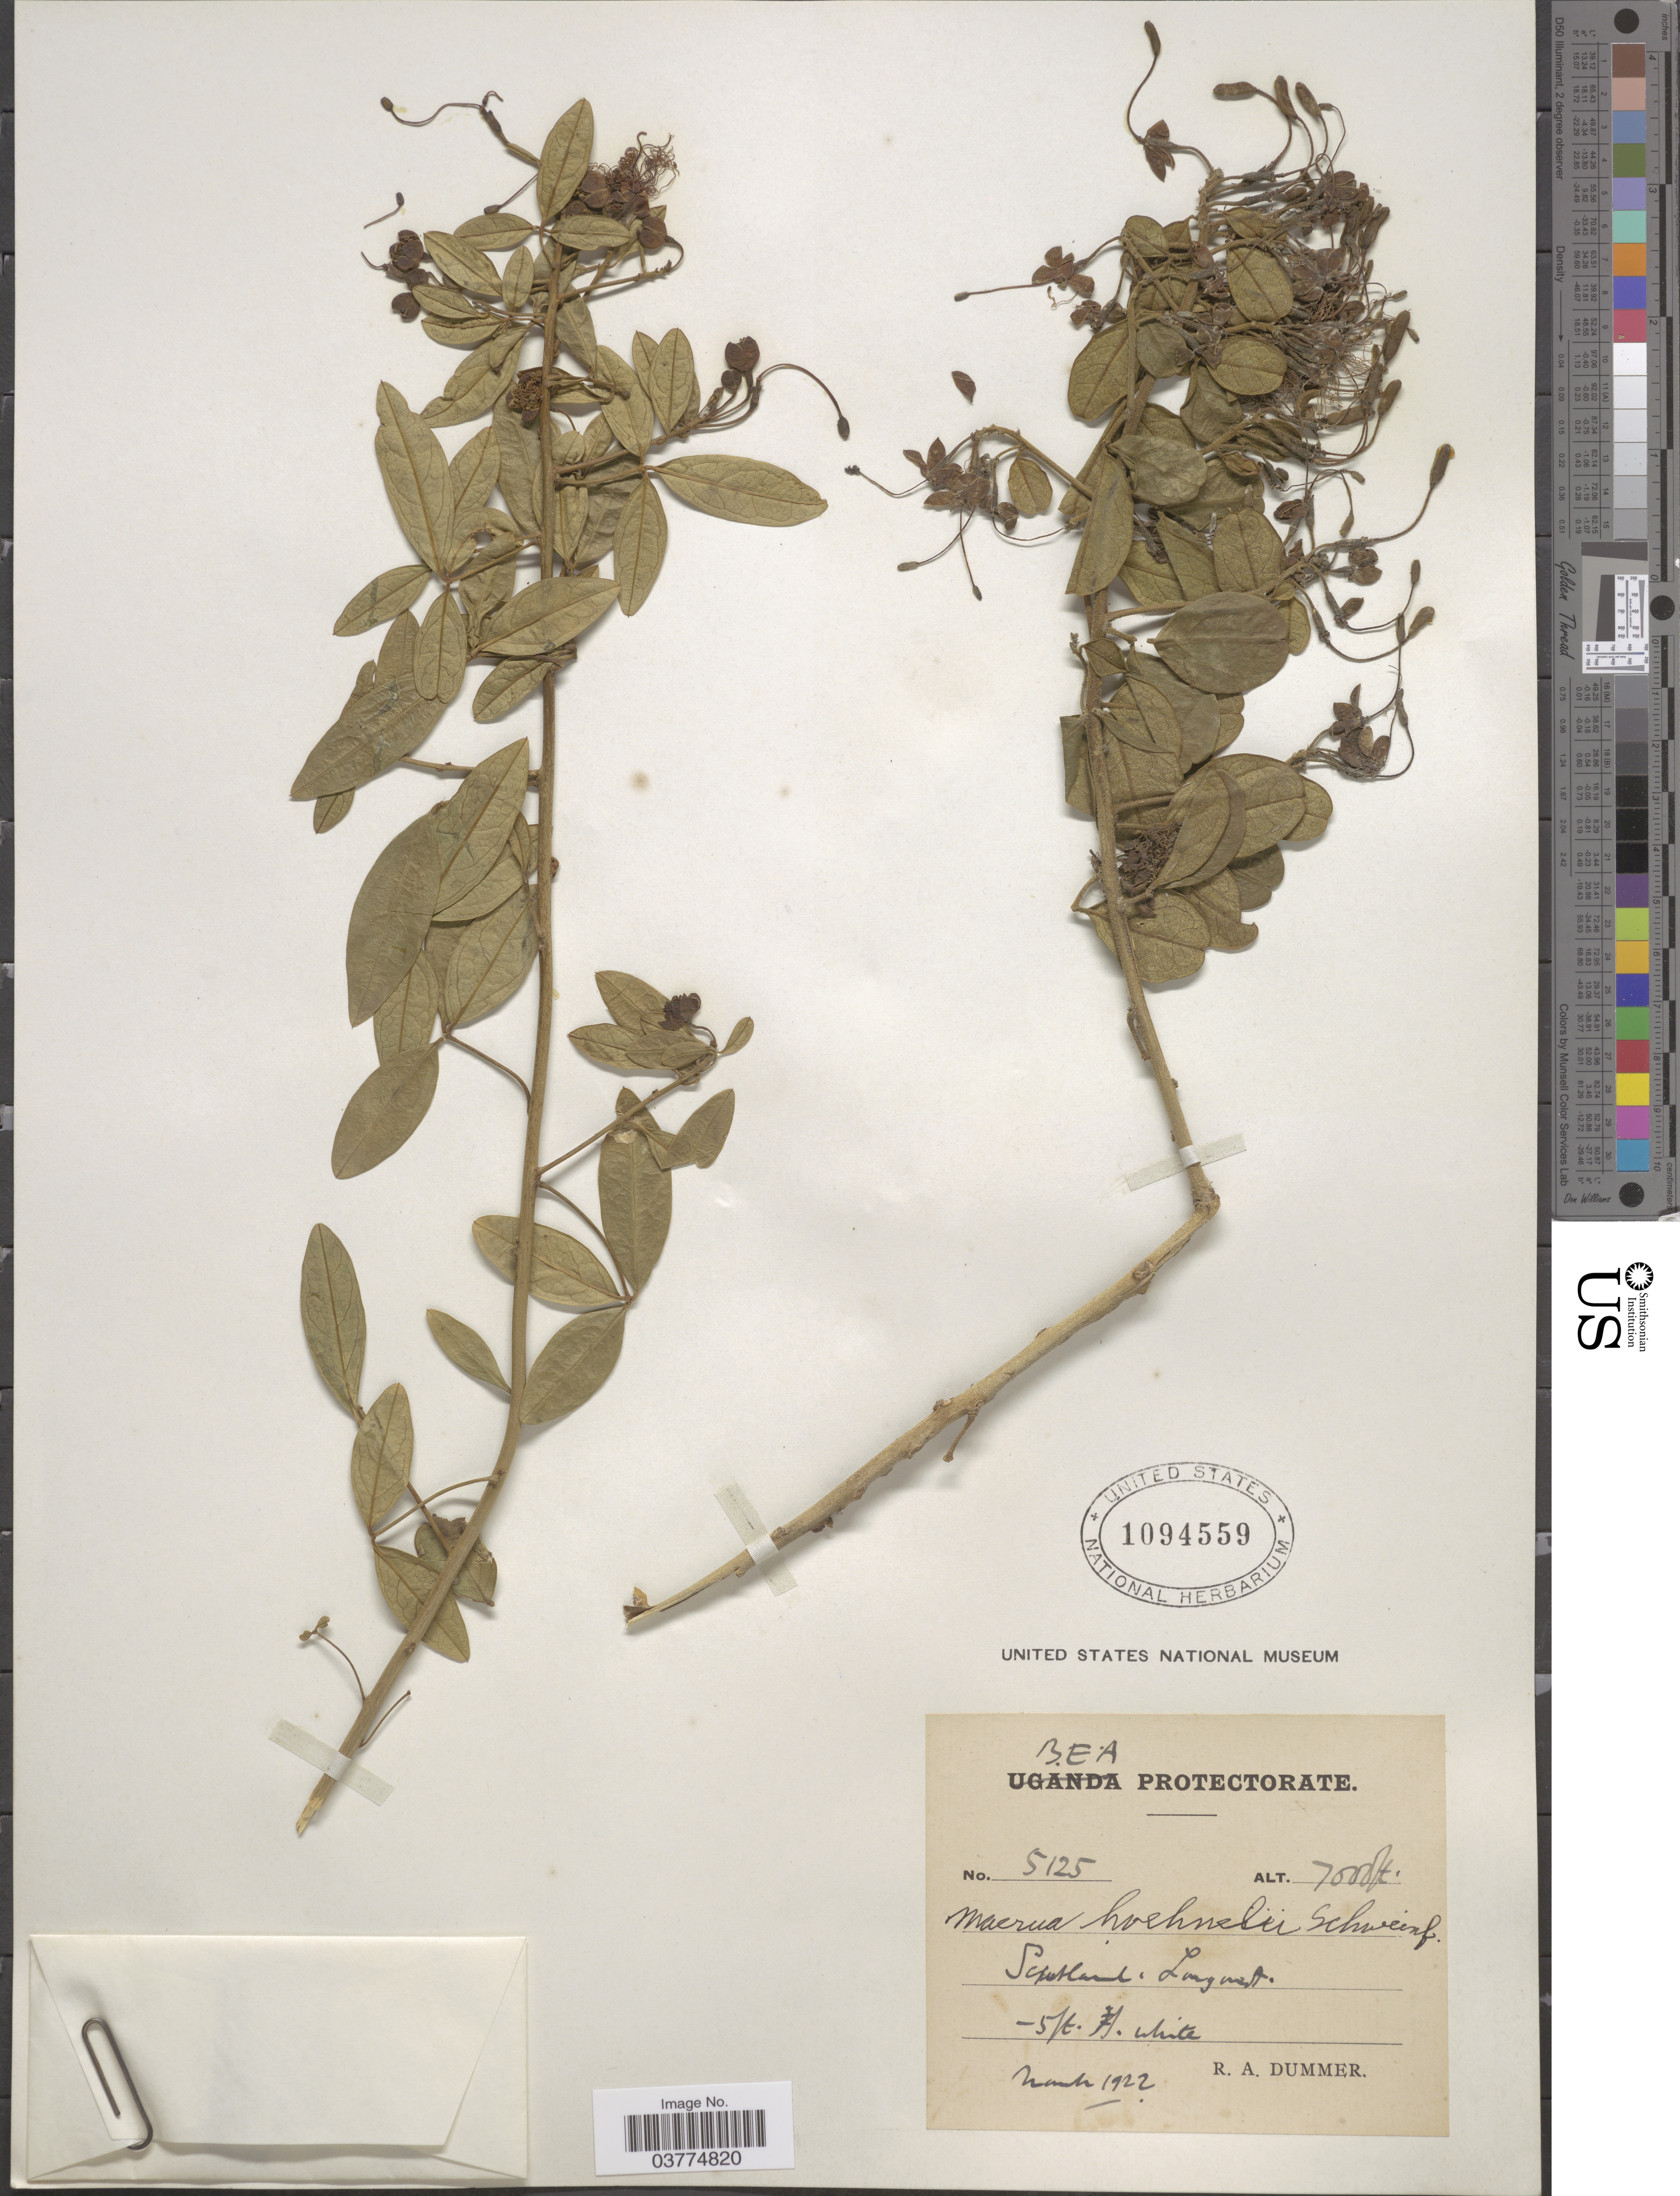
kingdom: Plantae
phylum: Tracheophyta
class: Magnoliopsida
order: Brassicales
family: Capparaceae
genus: Maerua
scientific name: Maerua hoehnelii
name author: Schweinf.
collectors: R. Dümmer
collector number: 5125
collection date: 1922-03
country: Kenya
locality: B.E.A. Protectorate. Scrubland. Longonot.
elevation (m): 2134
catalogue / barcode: US 1094559